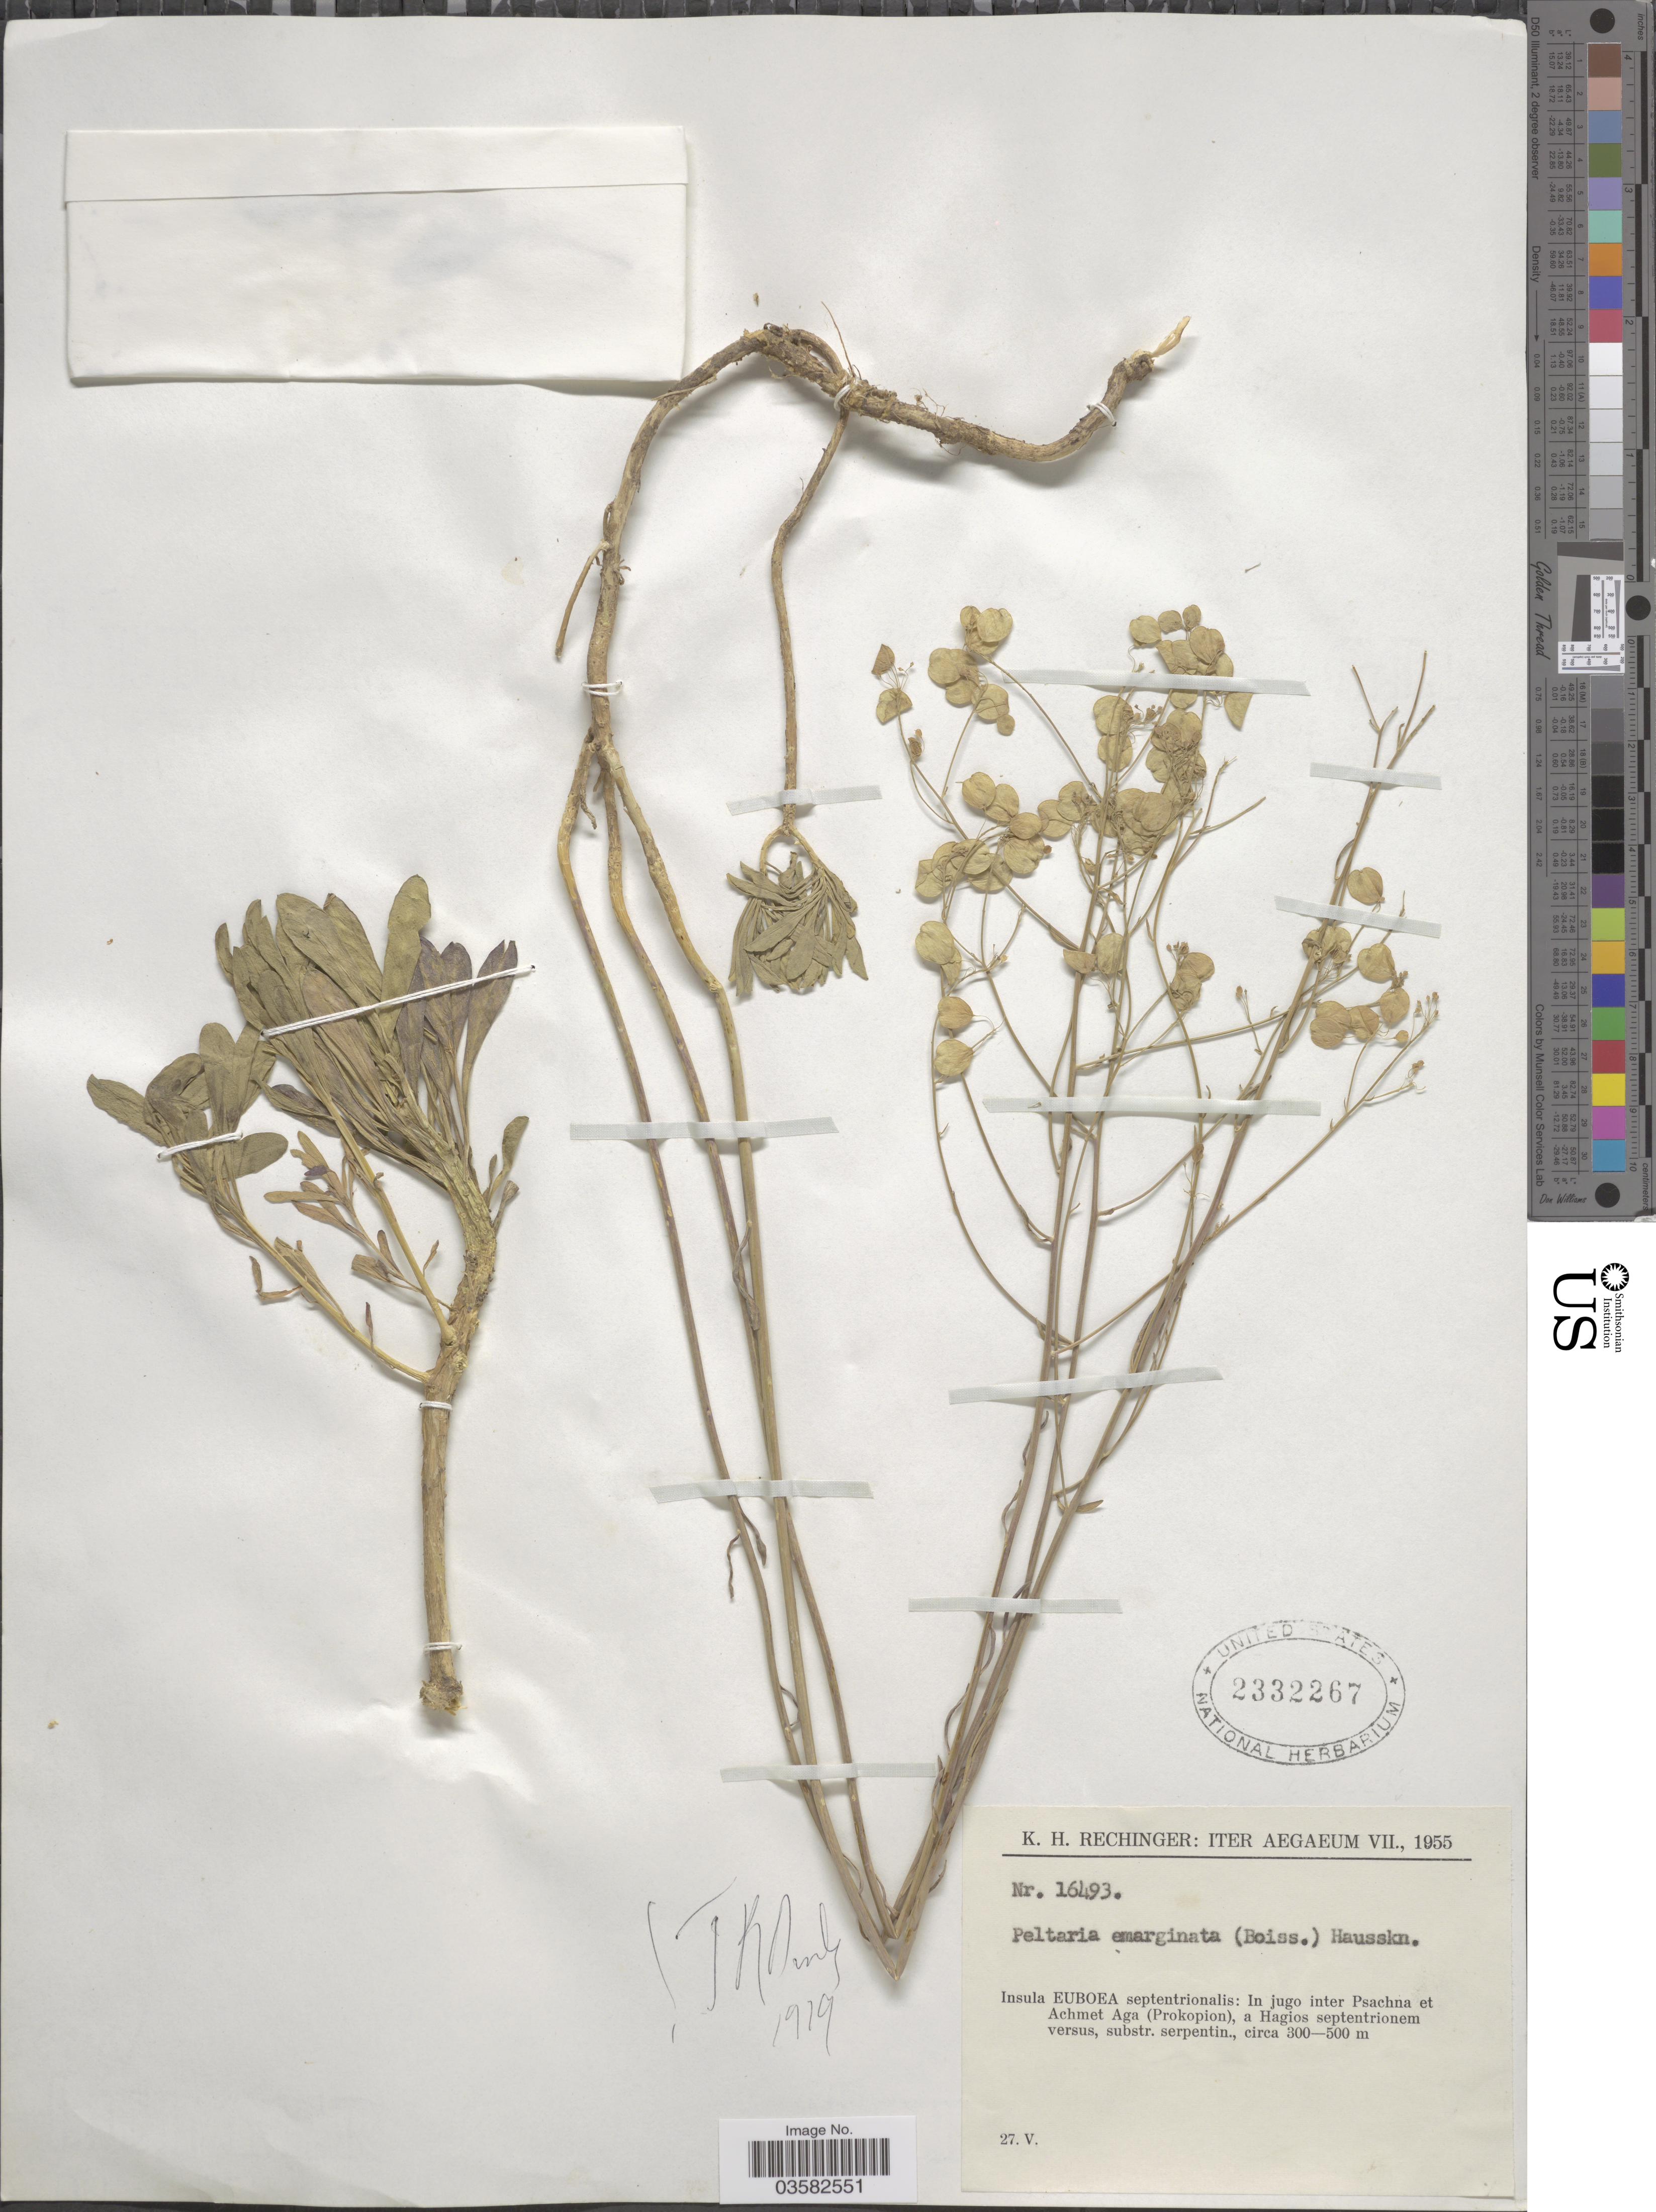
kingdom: Plantae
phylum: Tracheophyta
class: Magnoliopsida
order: Brassicales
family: Brassicaceae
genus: Peltaria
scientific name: Peltaria emarginata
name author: (Boiss.) Hausskn.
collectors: K. H. Rechinger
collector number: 16493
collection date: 1955-05-27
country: Greece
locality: Iter Aegaeum VII. Insula Euboea septentrionalis: In jugo inter Psachna et Achmet Aga (Prokopion), a Hagios septentrionem versus, substr. serpentin.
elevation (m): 300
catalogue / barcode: US 2332267